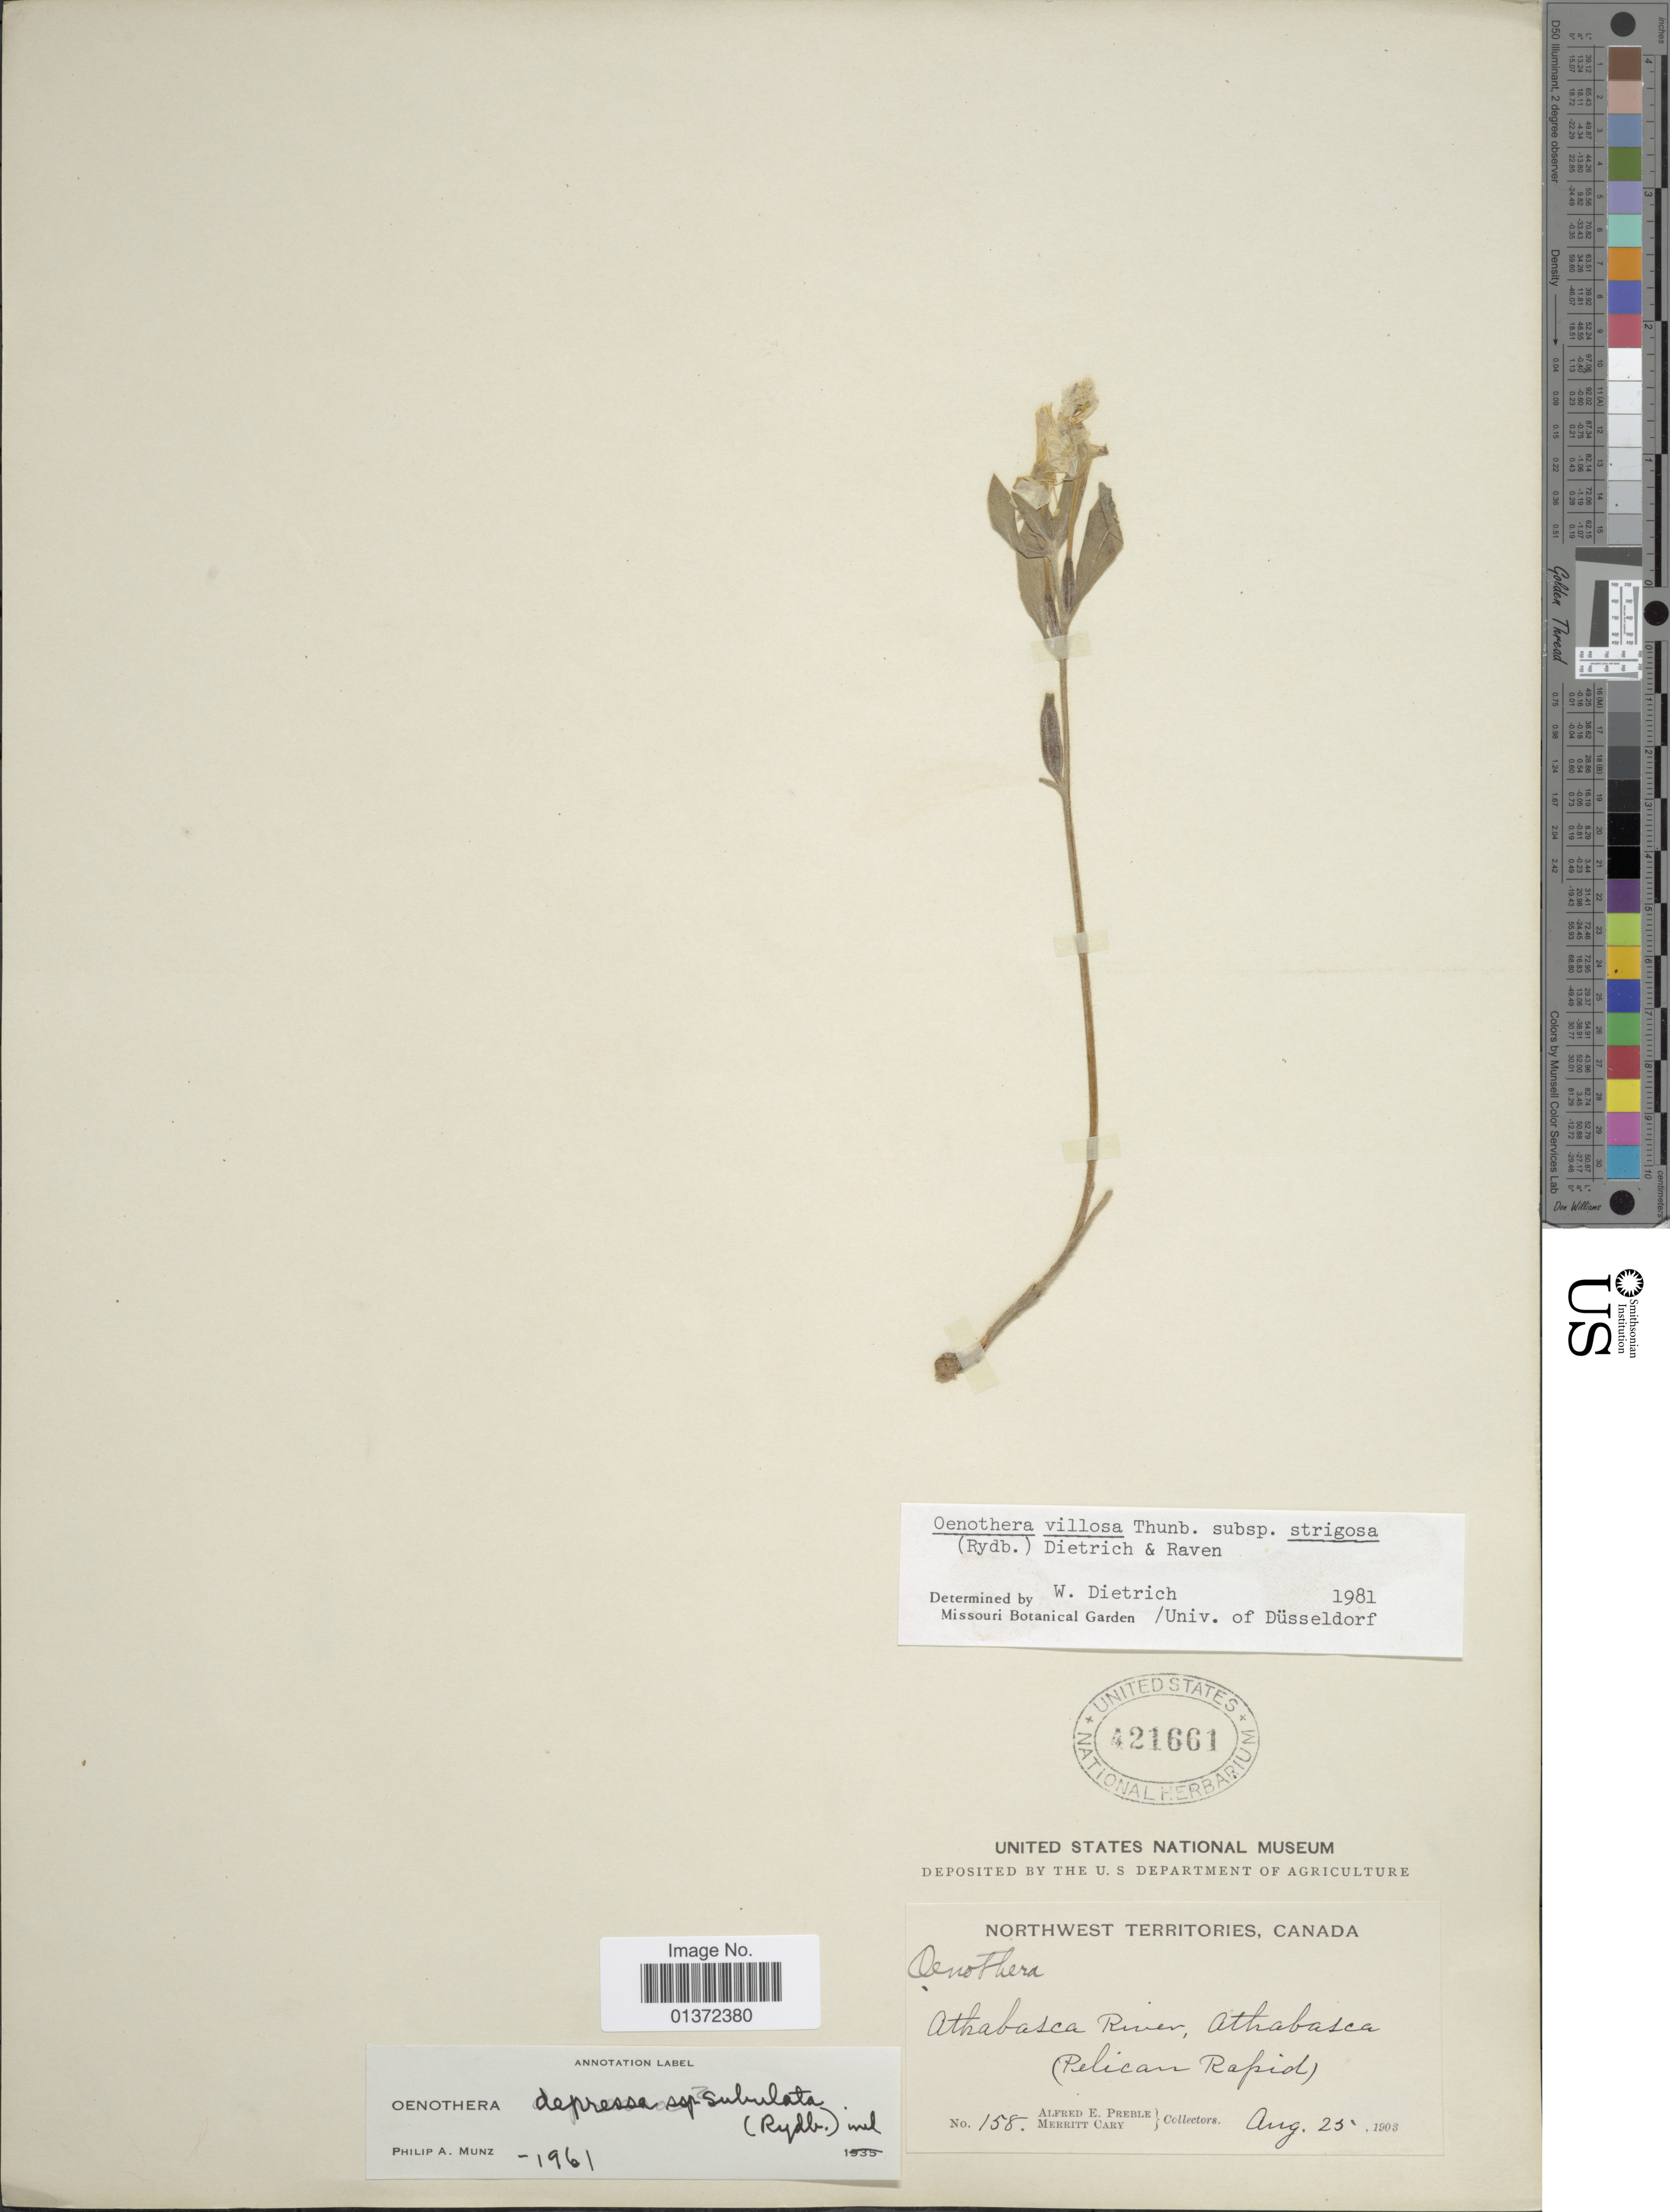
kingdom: Plantae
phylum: Tracheophyta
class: Magnoliopsida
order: Myrtales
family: Onagraceae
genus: Oenothera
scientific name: Oenothera villosa subsp. strigosa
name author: (Rydb.) W. Dietr. & P.H. Raven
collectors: A. Preble & M. Cary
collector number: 158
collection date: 1903-08-25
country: Canada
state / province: Northwest Territories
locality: Athabasca River, Athabasca (Pelican Rapid)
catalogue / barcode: US 421661